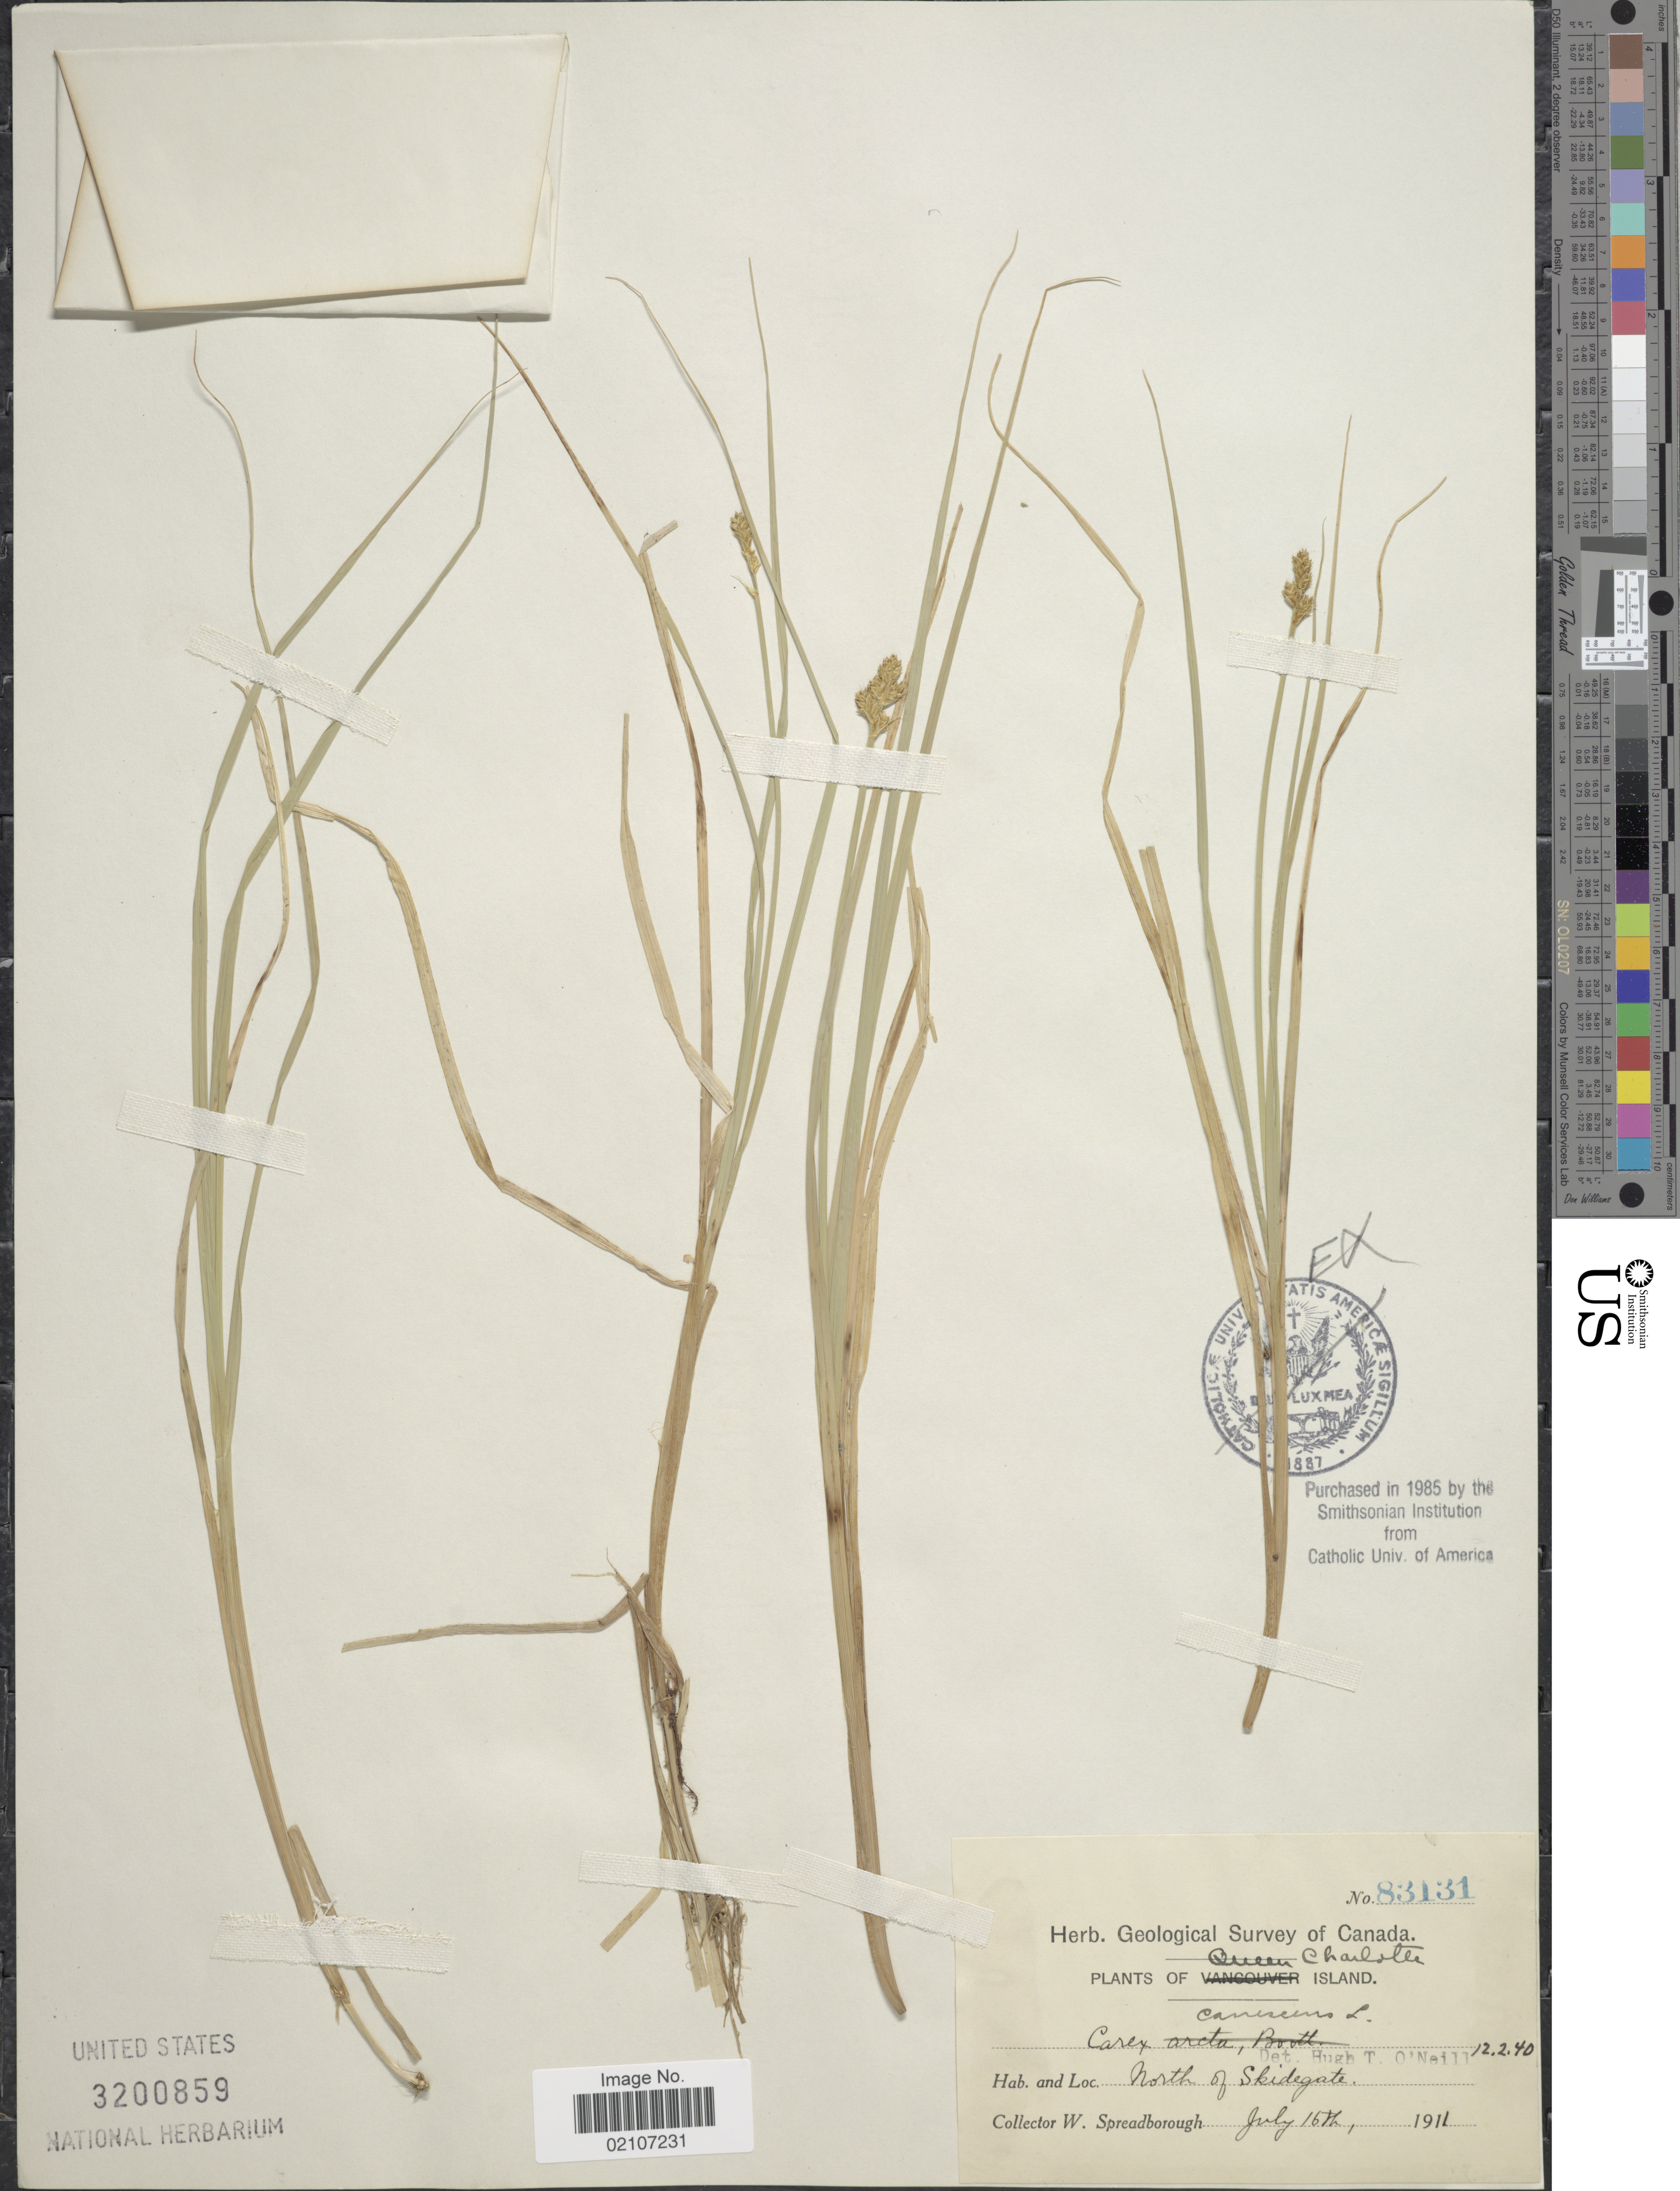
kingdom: Plantae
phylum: Tracheophyta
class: Liliopsida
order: Poales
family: Cyperaceae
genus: Carex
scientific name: Carex canescens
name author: L.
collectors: W. Spreadborough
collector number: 83131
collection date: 1911-07-16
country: Canada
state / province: British Columbia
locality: Queen Charlotte Island. North of Skidegate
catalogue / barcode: US 3200859